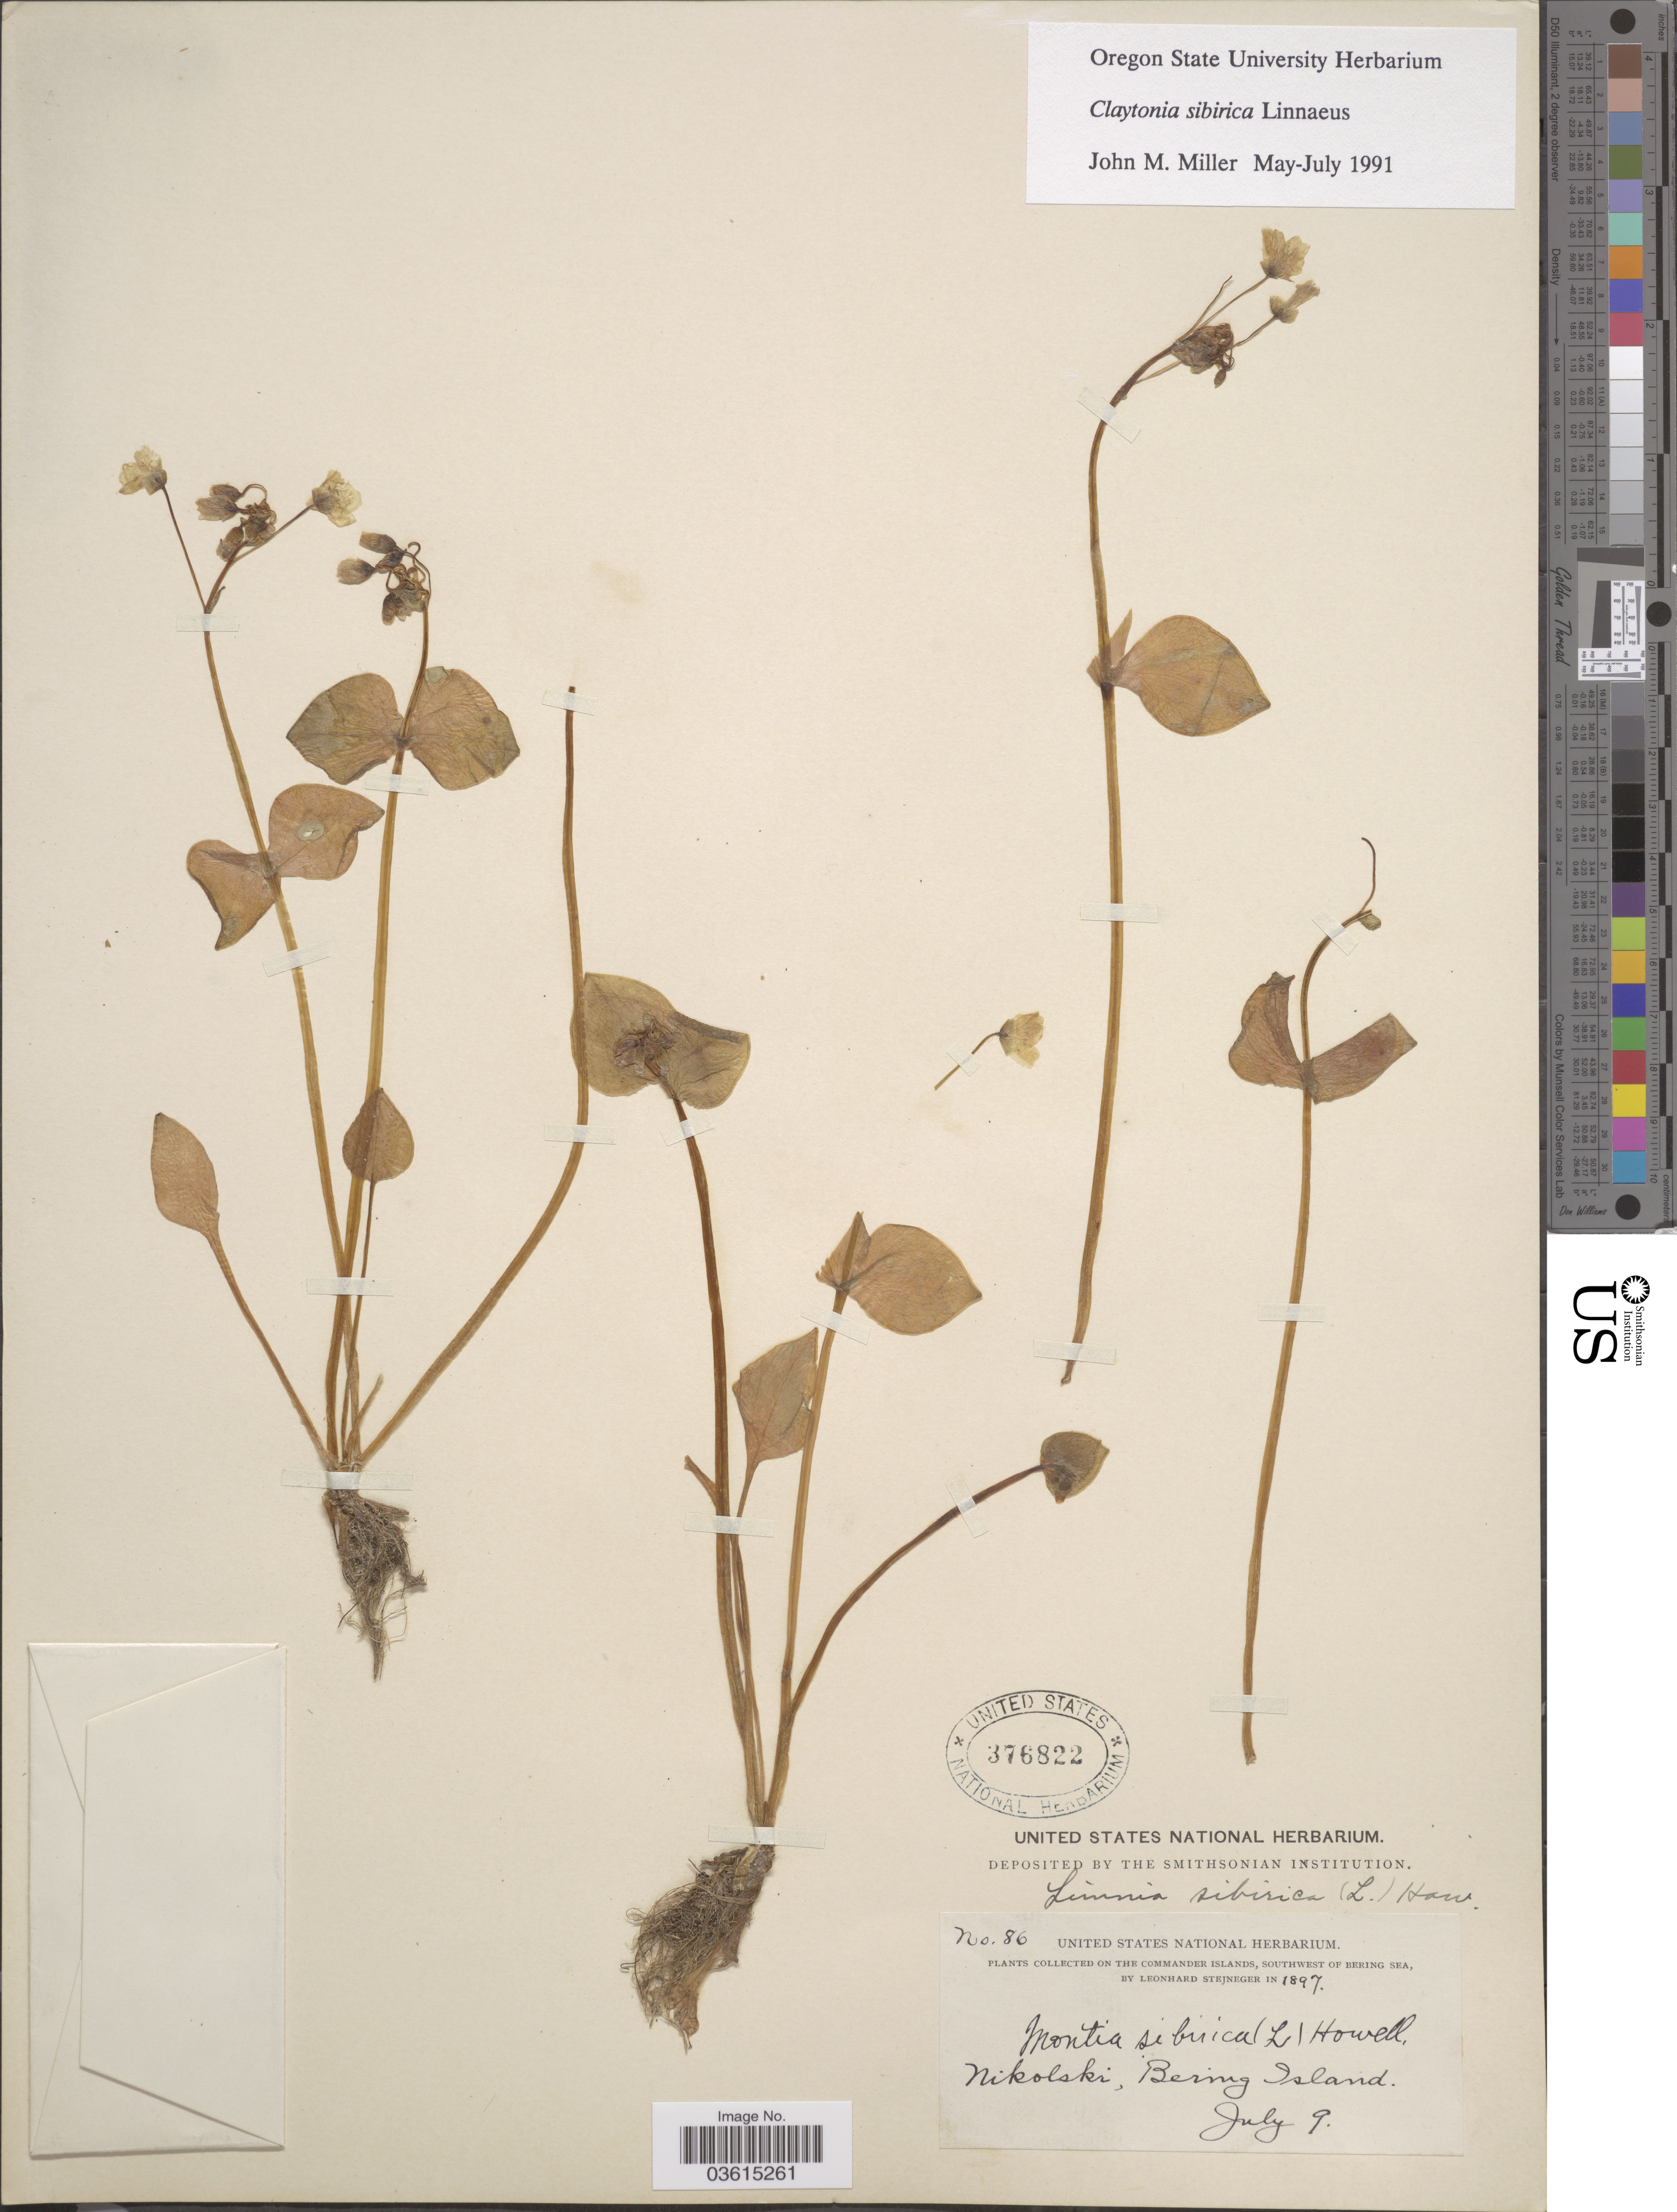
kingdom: Plantae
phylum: Tracheophyta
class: Magnoliopsida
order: Caryophyllales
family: Montiaceae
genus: Claytonia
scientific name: Claytonia sibirica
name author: L.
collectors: L. Stejneger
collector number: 86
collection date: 1897-07-09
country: Russian Federation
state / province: Kamchatka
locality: On the Commander Islands, southwest of Bering Sea. Nikolski, Bering Island.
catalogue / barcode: US 376822